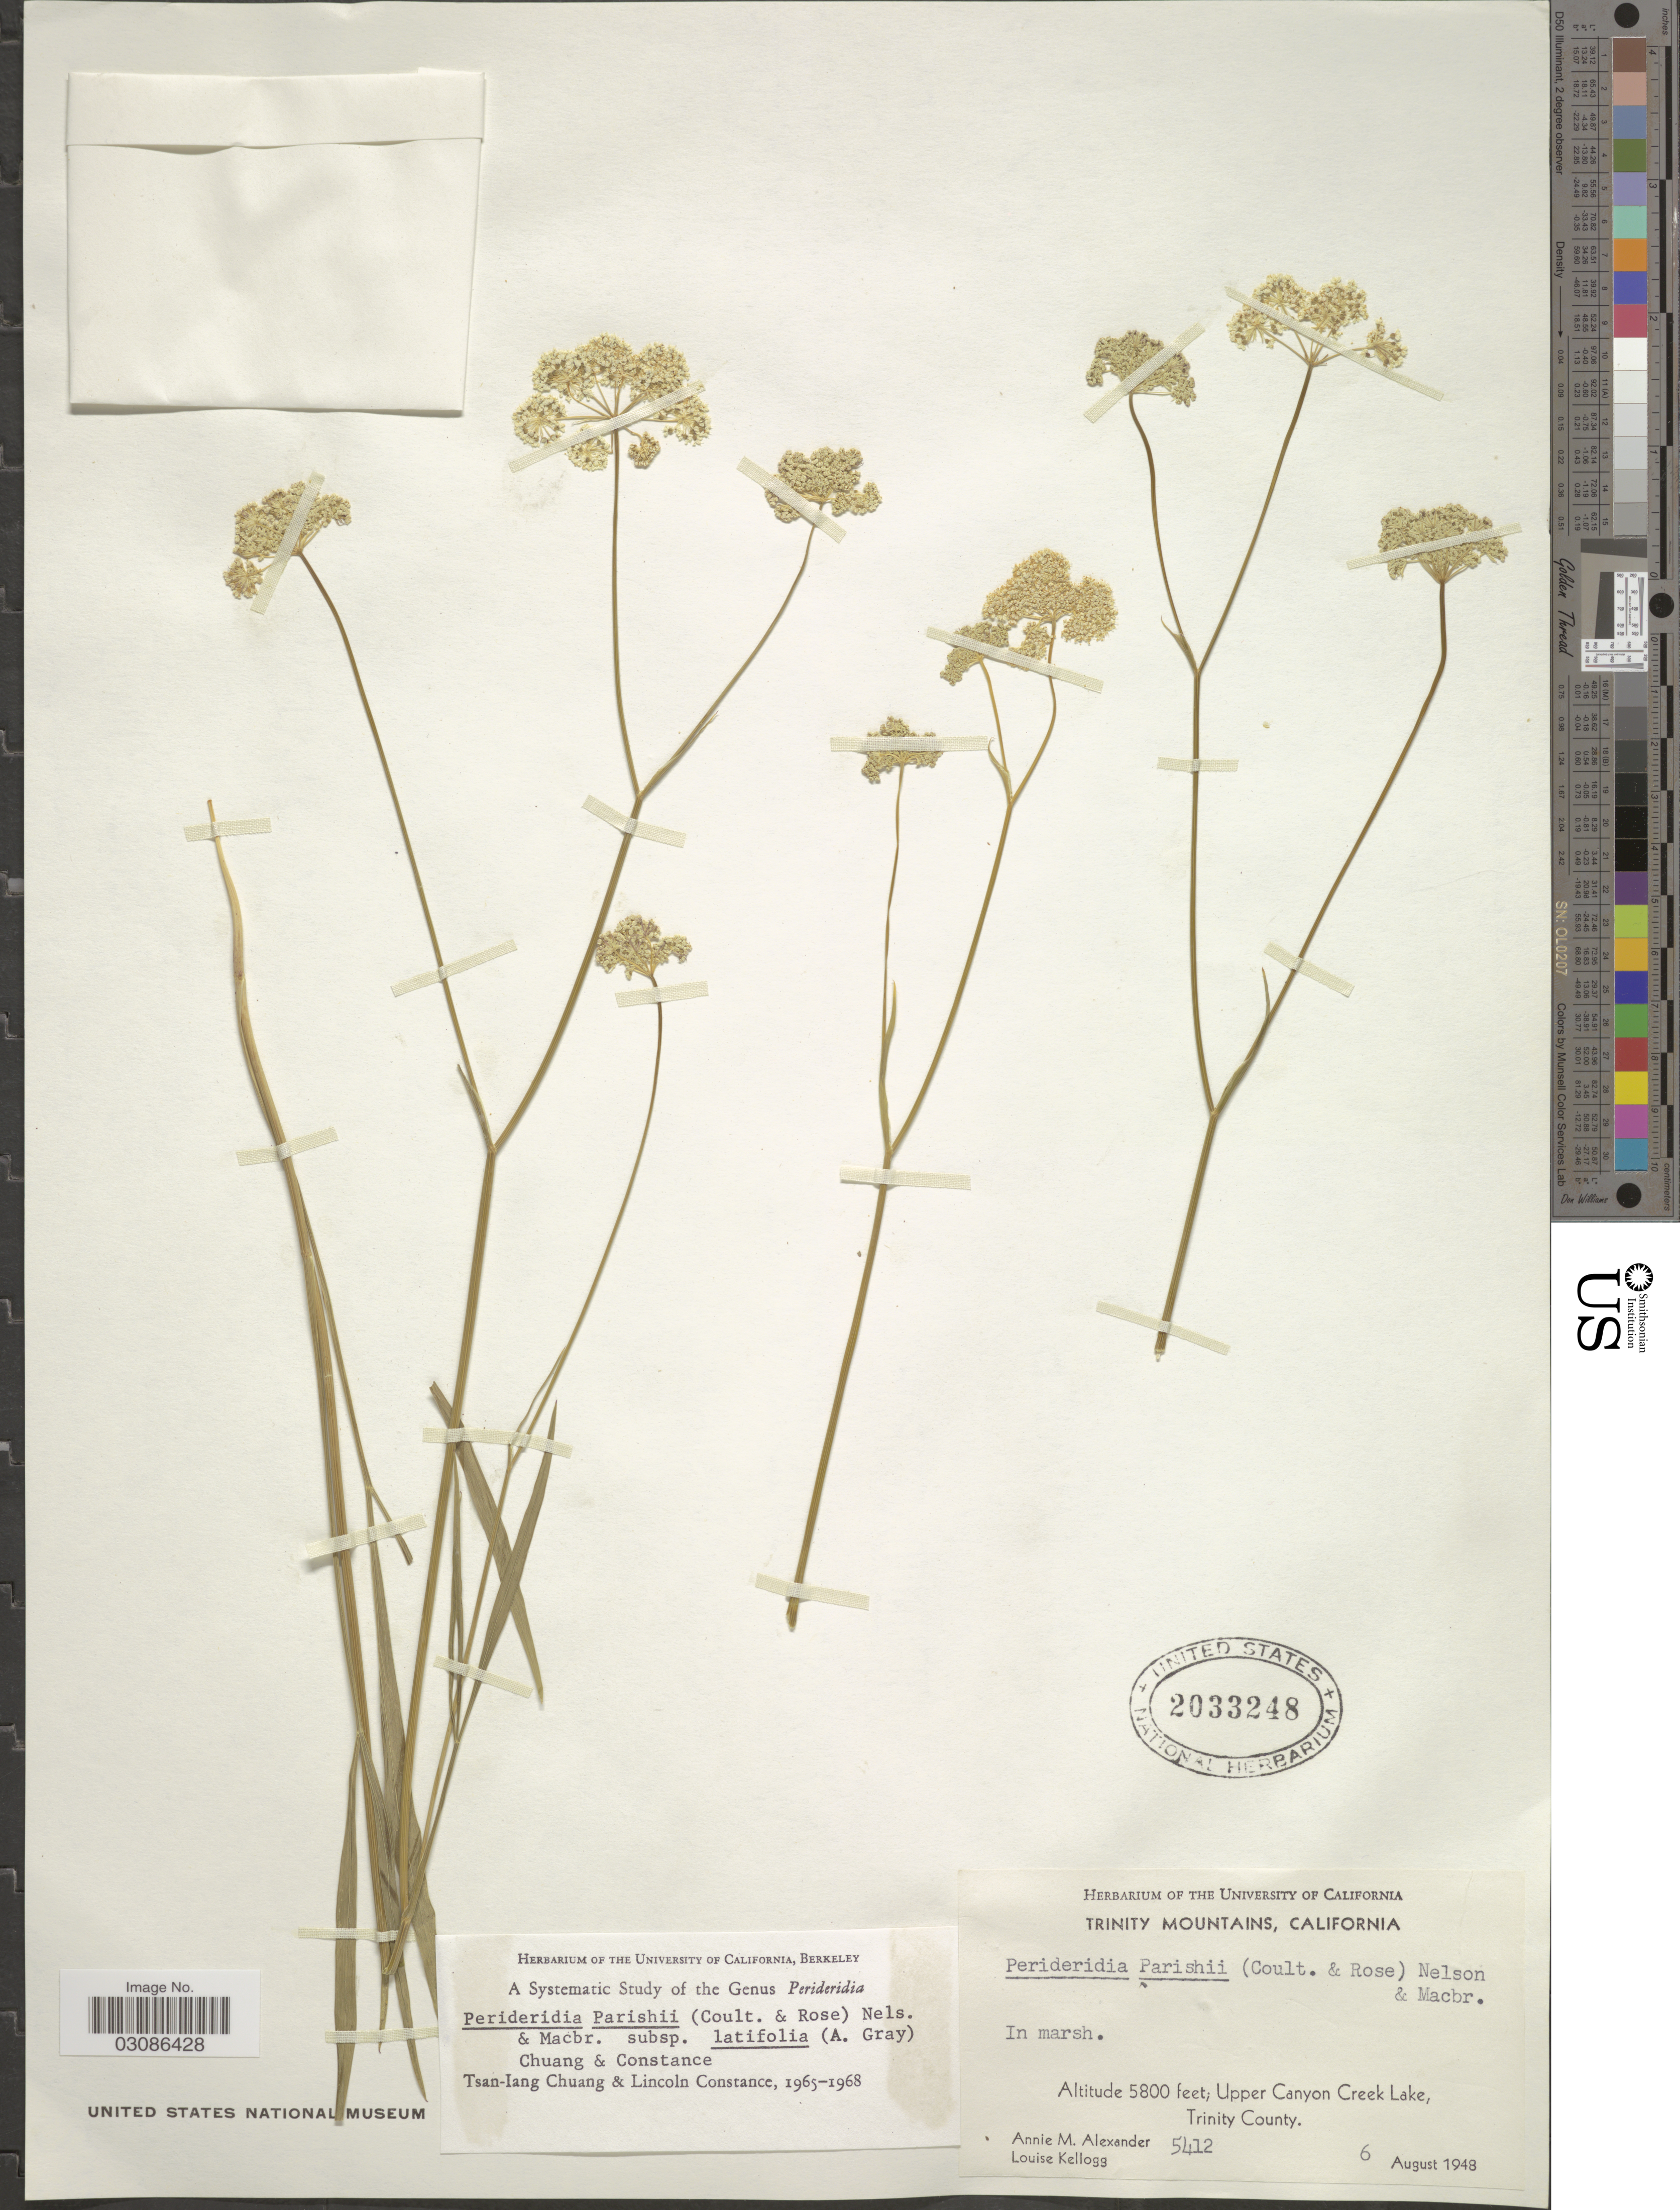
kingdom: Plantae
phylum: Tracheophyta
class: Magnoliopsida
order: Apiales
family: Apiaceae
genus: Perideridia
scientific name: Perideridia parishii subsp. latifolia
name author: A. Gray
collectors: A. M. Alexander & L. Kellogg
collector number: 5412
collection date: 1948-08-06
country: United States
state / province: California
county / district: Trinity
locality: Trinity Mountains, Upper Canyon Creek Lake, Trinity County.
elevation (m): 1768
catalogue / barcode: US 2033248